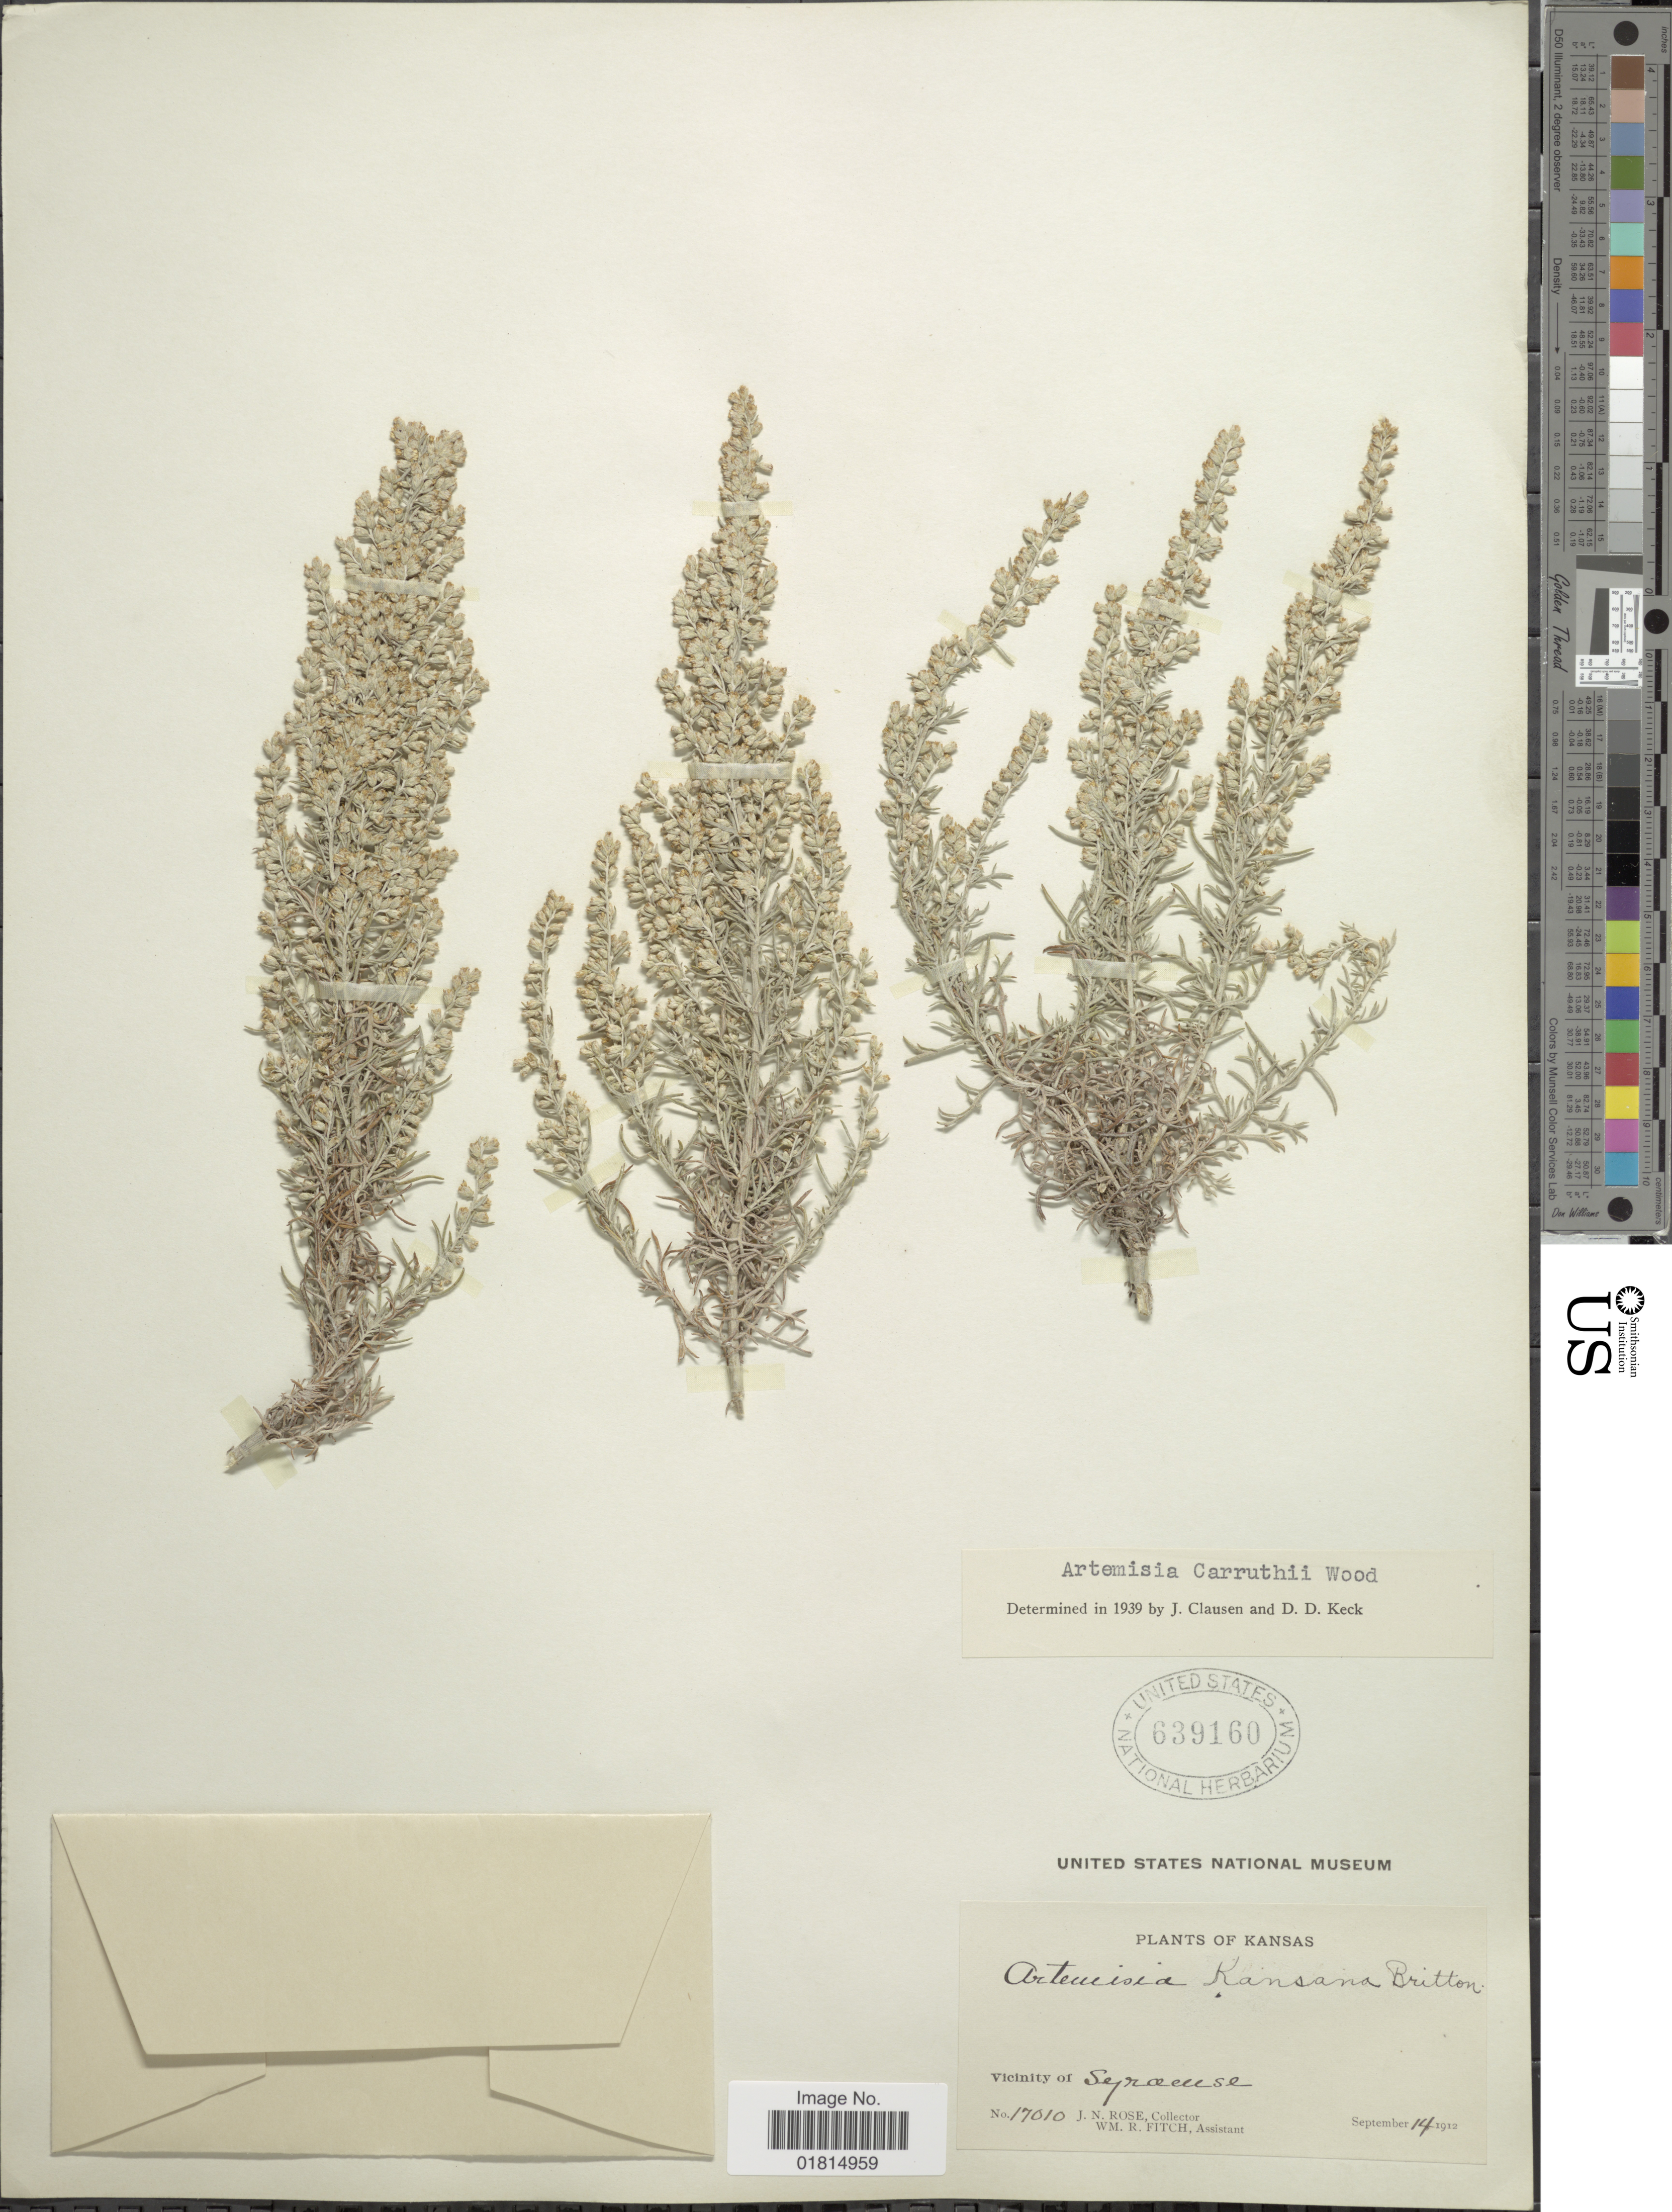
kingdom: Plantae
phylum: Tracheophyta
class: Magnoliopsida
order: Asterales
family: Asteraceae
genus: Artemisia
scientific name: Artemisia carruthii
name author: Alph. Wood ex Carruth.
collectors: J. N. Rose & W. R. Fitch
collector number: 17010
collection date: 1912-09-14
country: United States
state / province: Kansas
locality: Vicinity of Syracuse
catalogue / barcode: US 639160